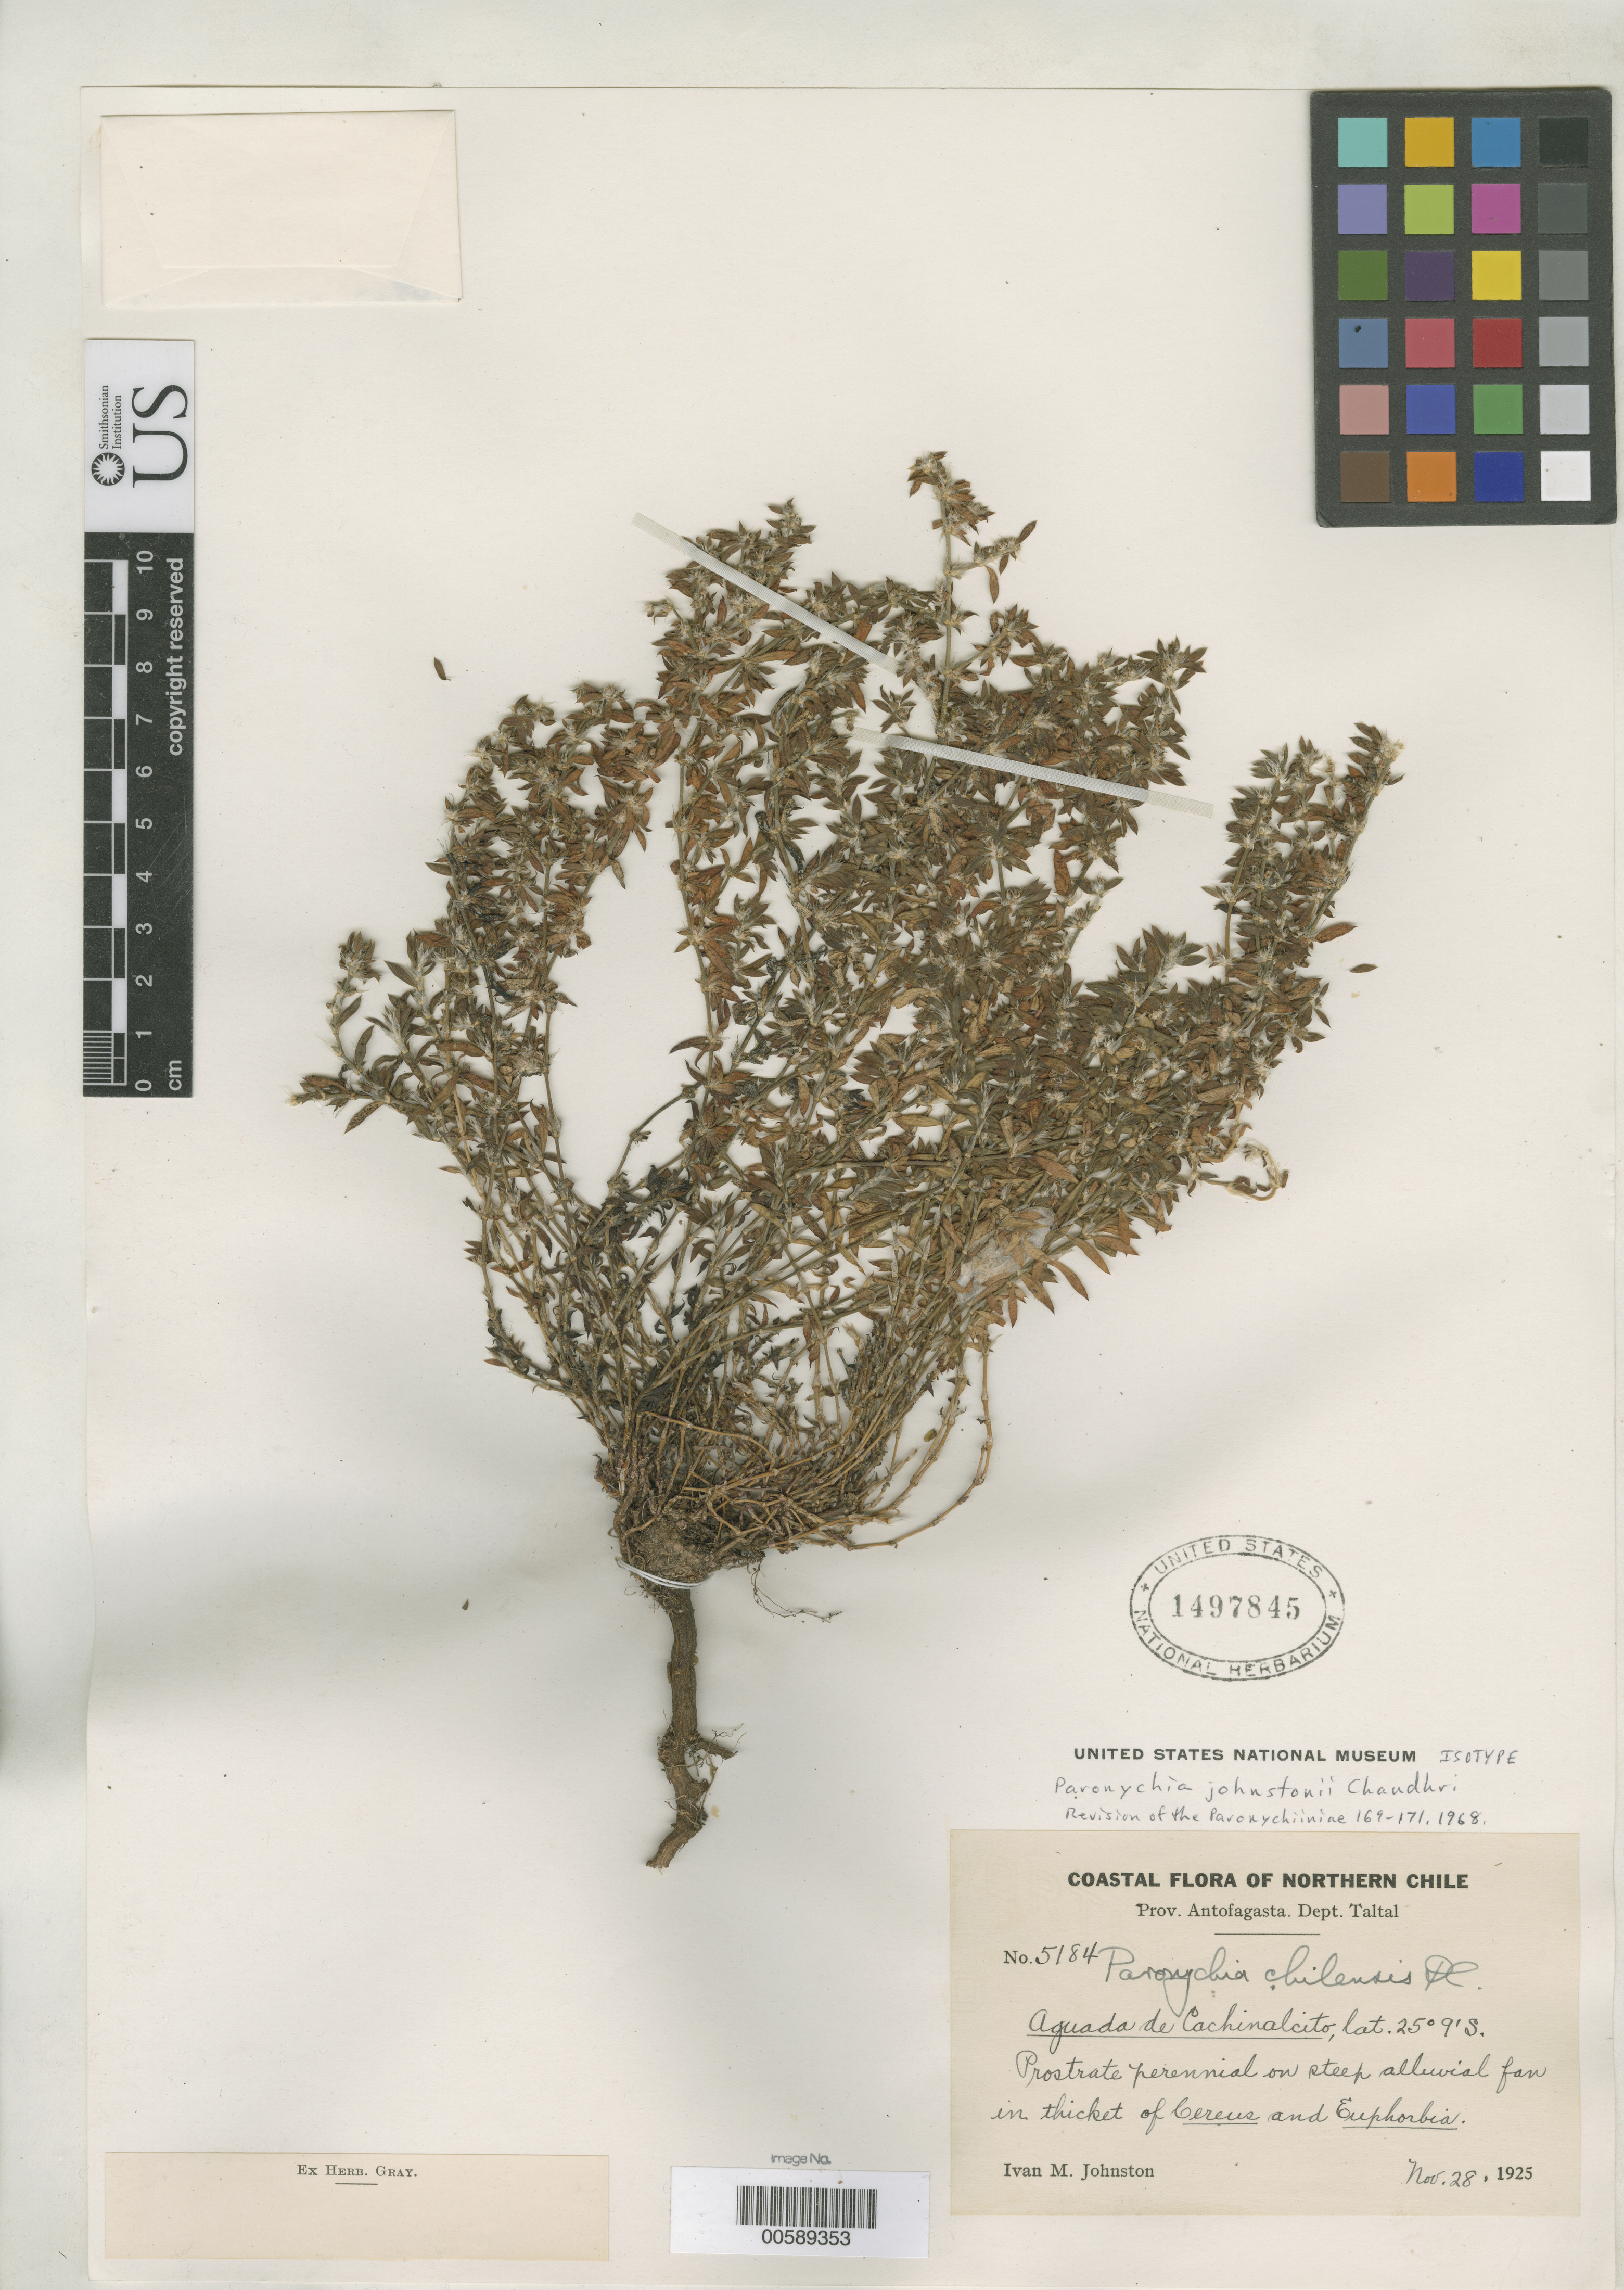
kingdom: Plantae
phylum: Tracheophyta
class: Magnoliopsida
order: Caryophyllales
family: Caryophyllaceae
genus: Paronychia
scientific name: Paronychia johnstonii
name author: Chaudhri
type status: Isotype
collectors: I.M. Johnston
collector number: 5184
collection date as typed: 28 Nov 1925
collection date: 1925-11-28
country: Chile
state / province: Antofagasta (II)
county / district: Taltal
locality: Aguada de Cachinalcito.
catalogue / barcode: US 1497845